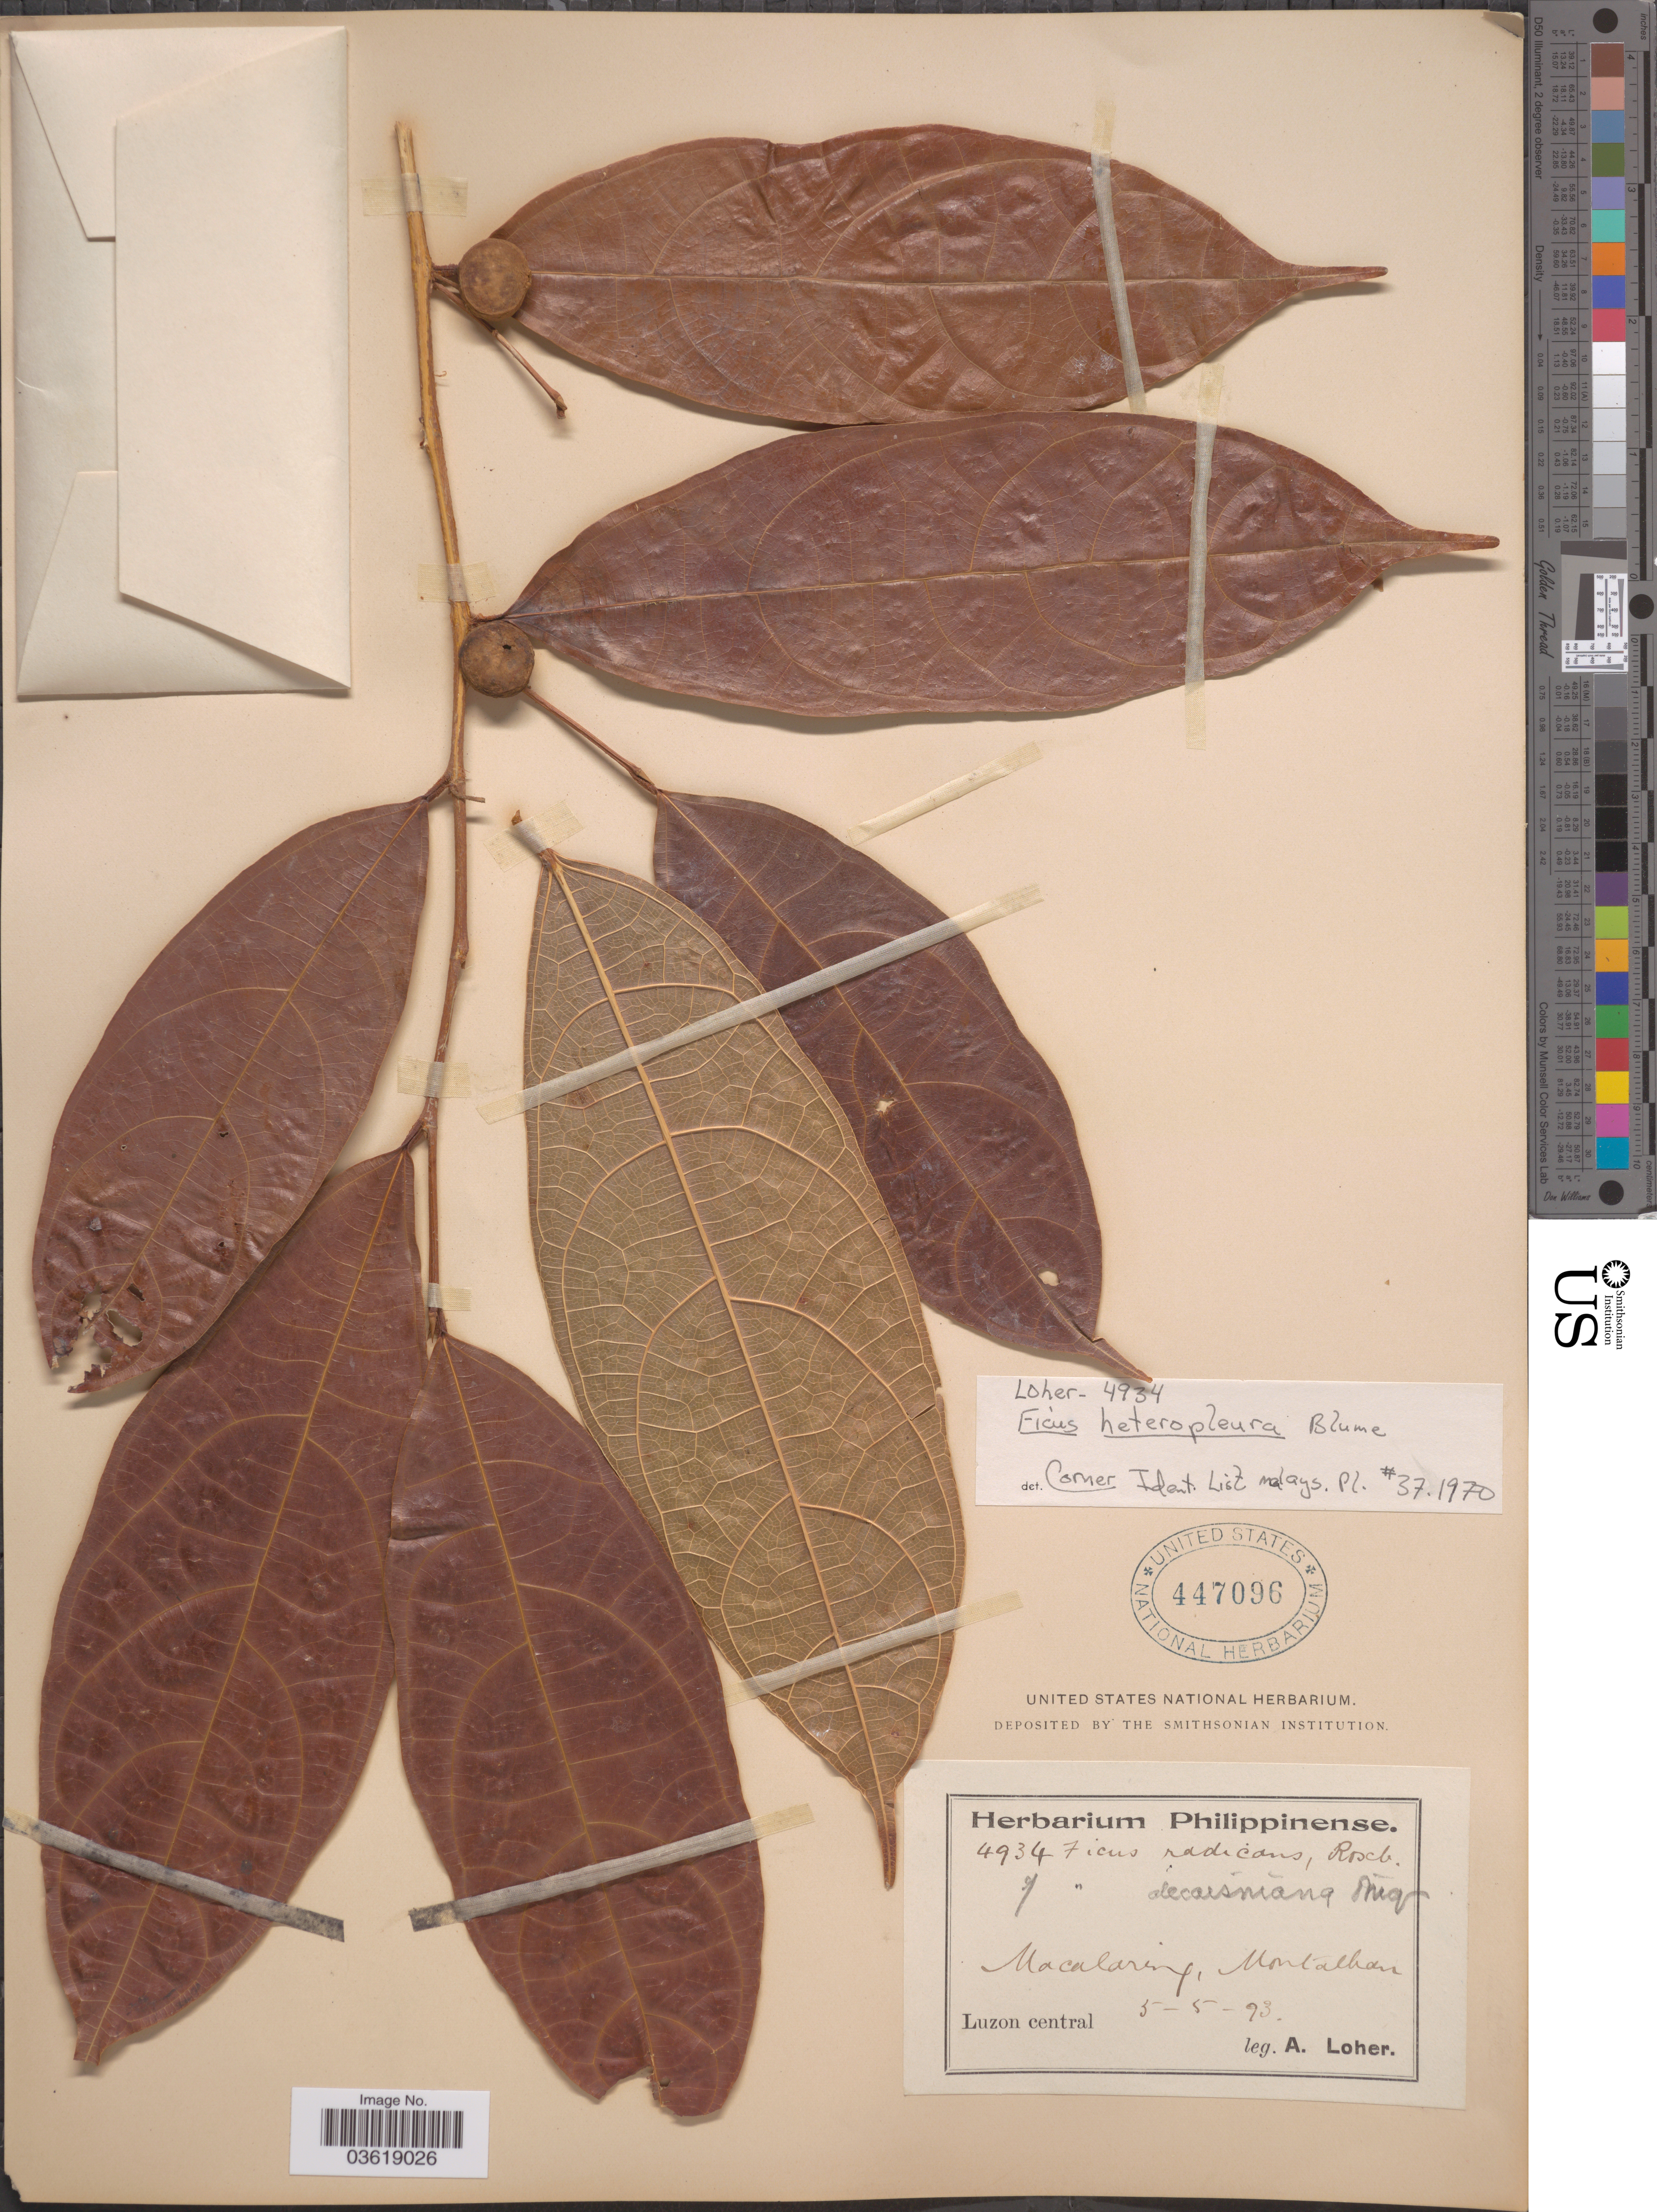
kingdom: Plantae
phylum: Tracheophyta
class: Magnoliopsida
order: Rosales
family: Moraceae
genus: Ficus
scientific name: Ficus heteropleura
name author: Blume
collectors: A. Loher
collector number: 4934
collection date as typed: Transcribed d/m/y: 5/5/93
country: Philippines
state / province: Central Luzon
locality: Macalaring Montalban. Luzon central.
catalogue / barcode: US 447096